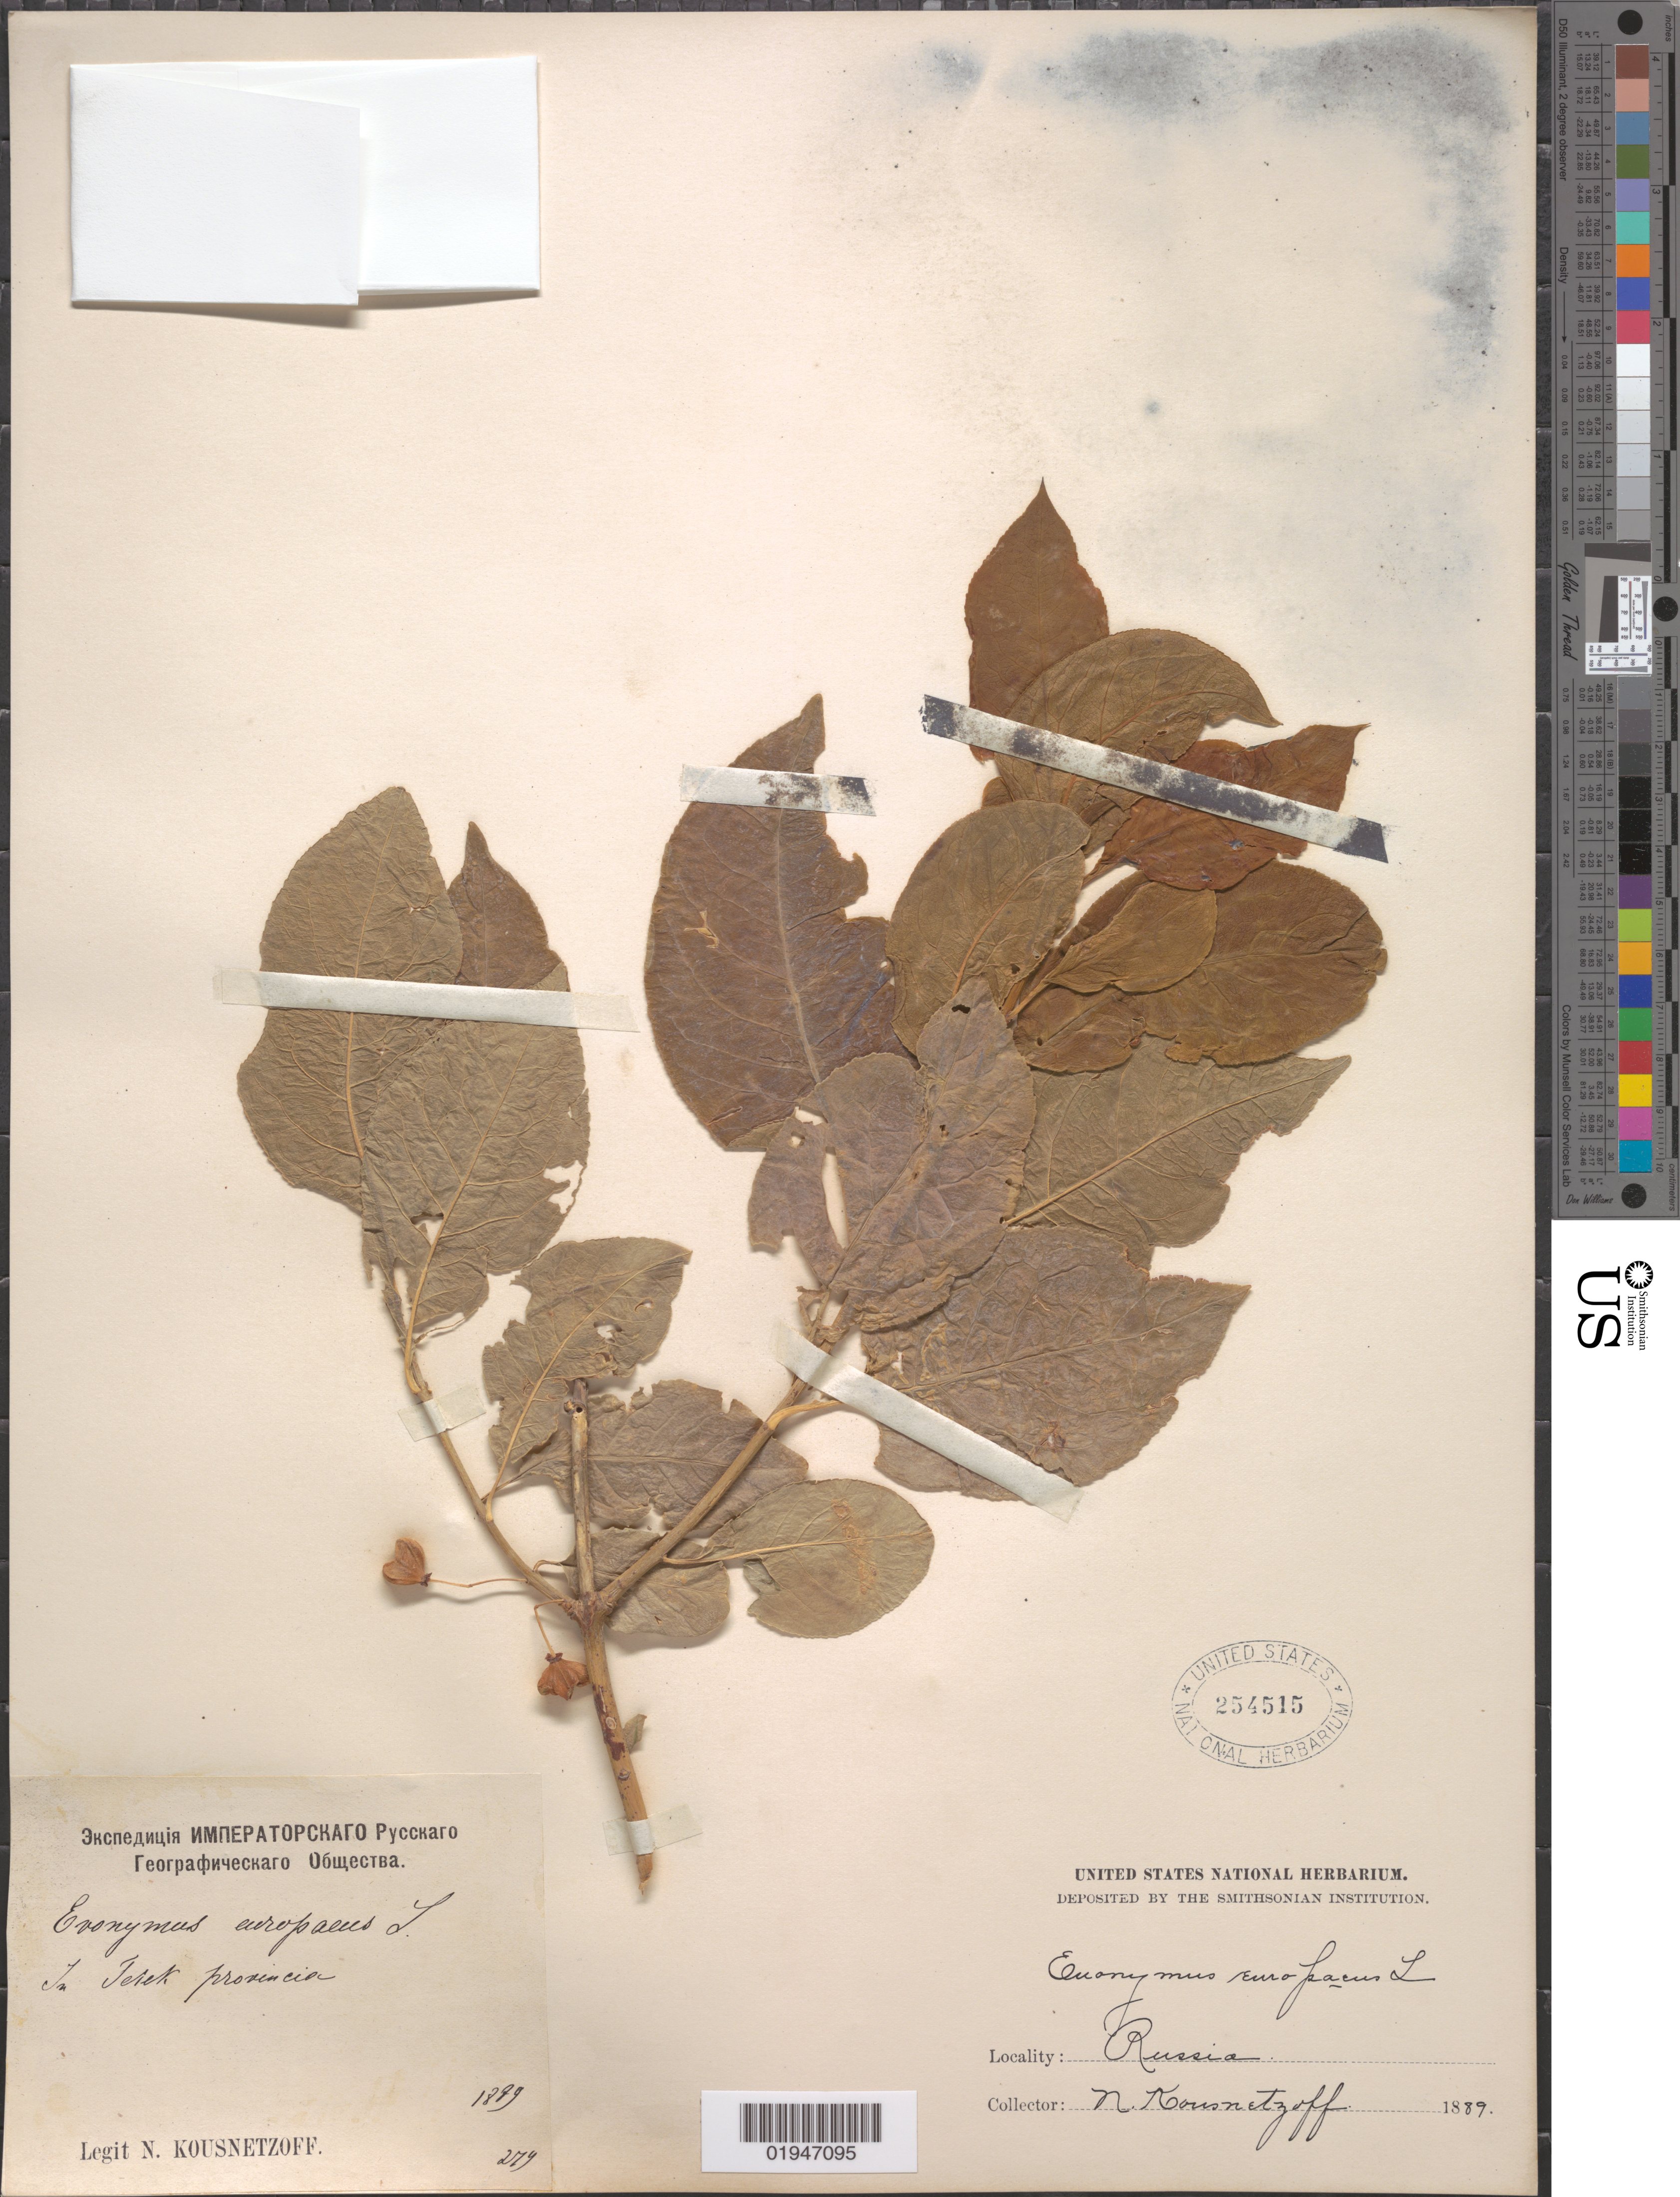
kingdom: Plantae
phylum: Tracheophyta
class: Magnoliopsida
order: Celastrales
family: Celastraceae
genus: Euonymus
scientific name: Euonymus europaeus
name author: L.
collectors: N. Kousnetzoff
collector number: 279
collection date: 1889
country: Russian Federation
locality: Tesek Province [?]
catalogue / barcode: US 254515